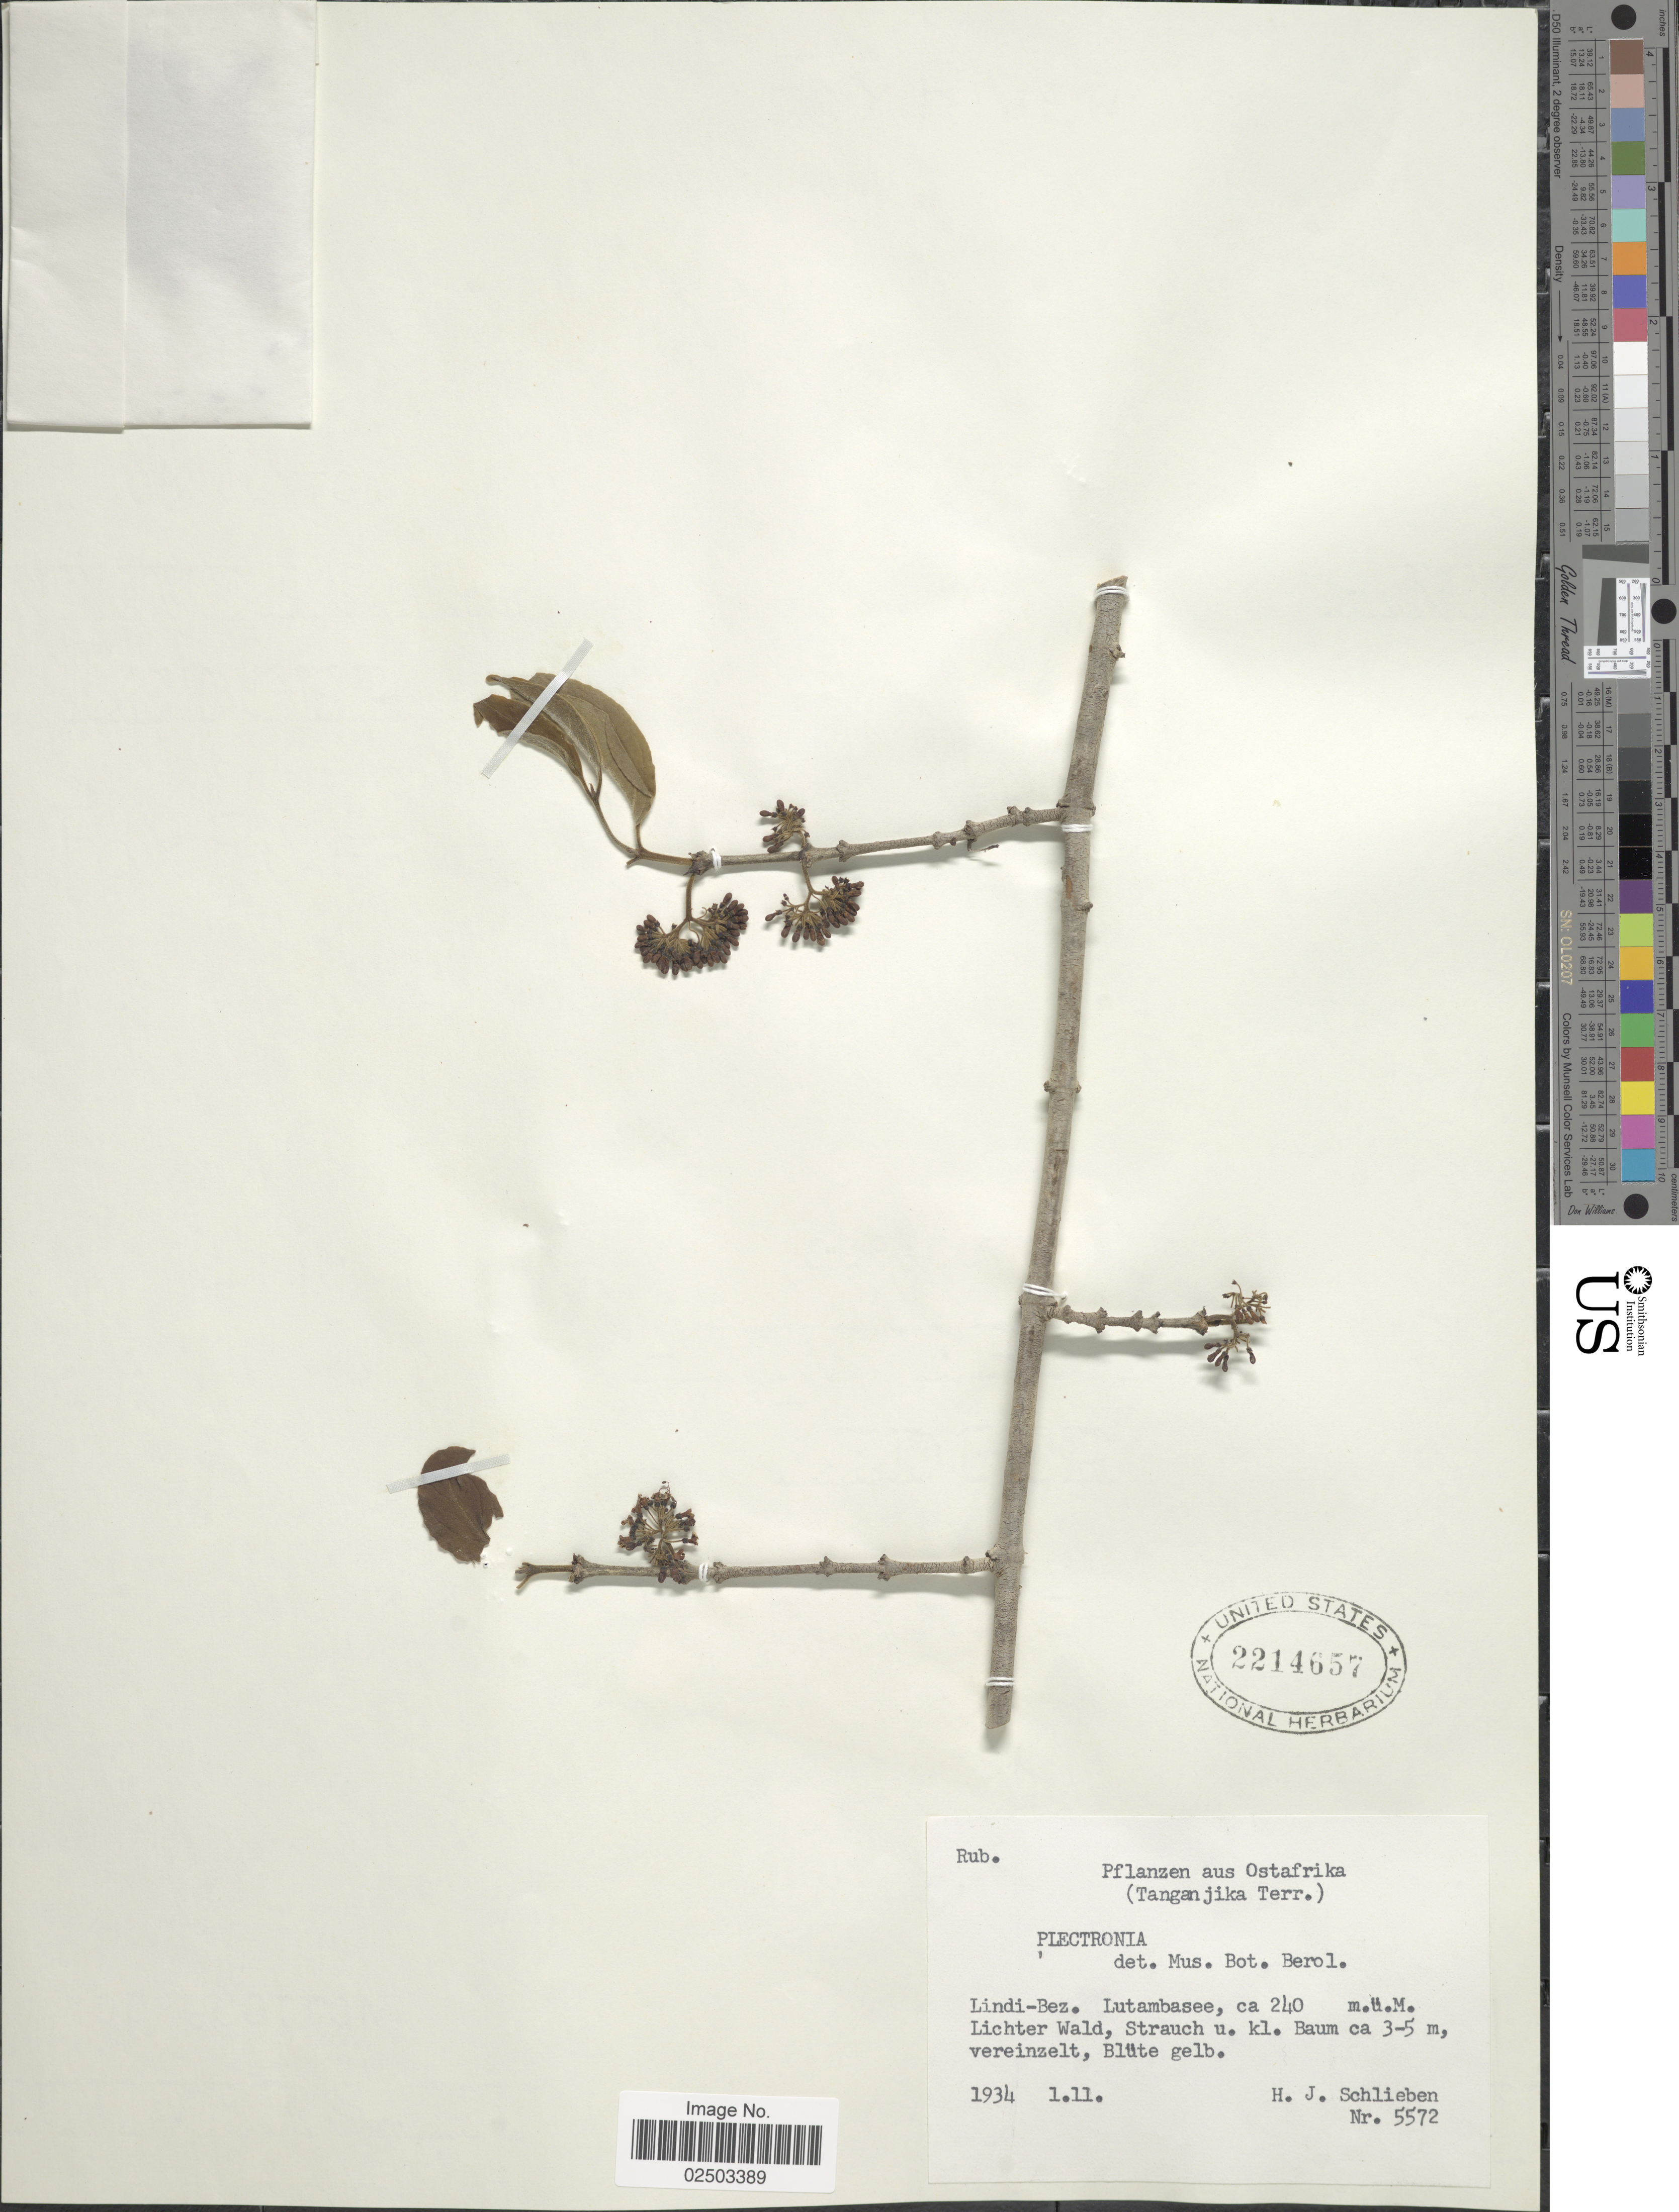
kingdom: Plantae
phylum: Tracheophyta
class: Magnoliopsida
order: Gentianales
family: Rubiaceae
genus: Bridsonia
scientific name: Bridsonia chamaedendrum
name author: (Kuntze) Verstraete & A.E. van Wyk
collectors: H. J. Schlieben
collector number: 5572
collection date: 1934-01-11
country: Tanzania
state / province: Lindi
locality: Aus Ostafrika (Tanganjika Terr.), Lindi-Bez. Lutambasee, Lichter Wald, Strauch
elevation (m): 240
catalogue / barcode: US 2214657